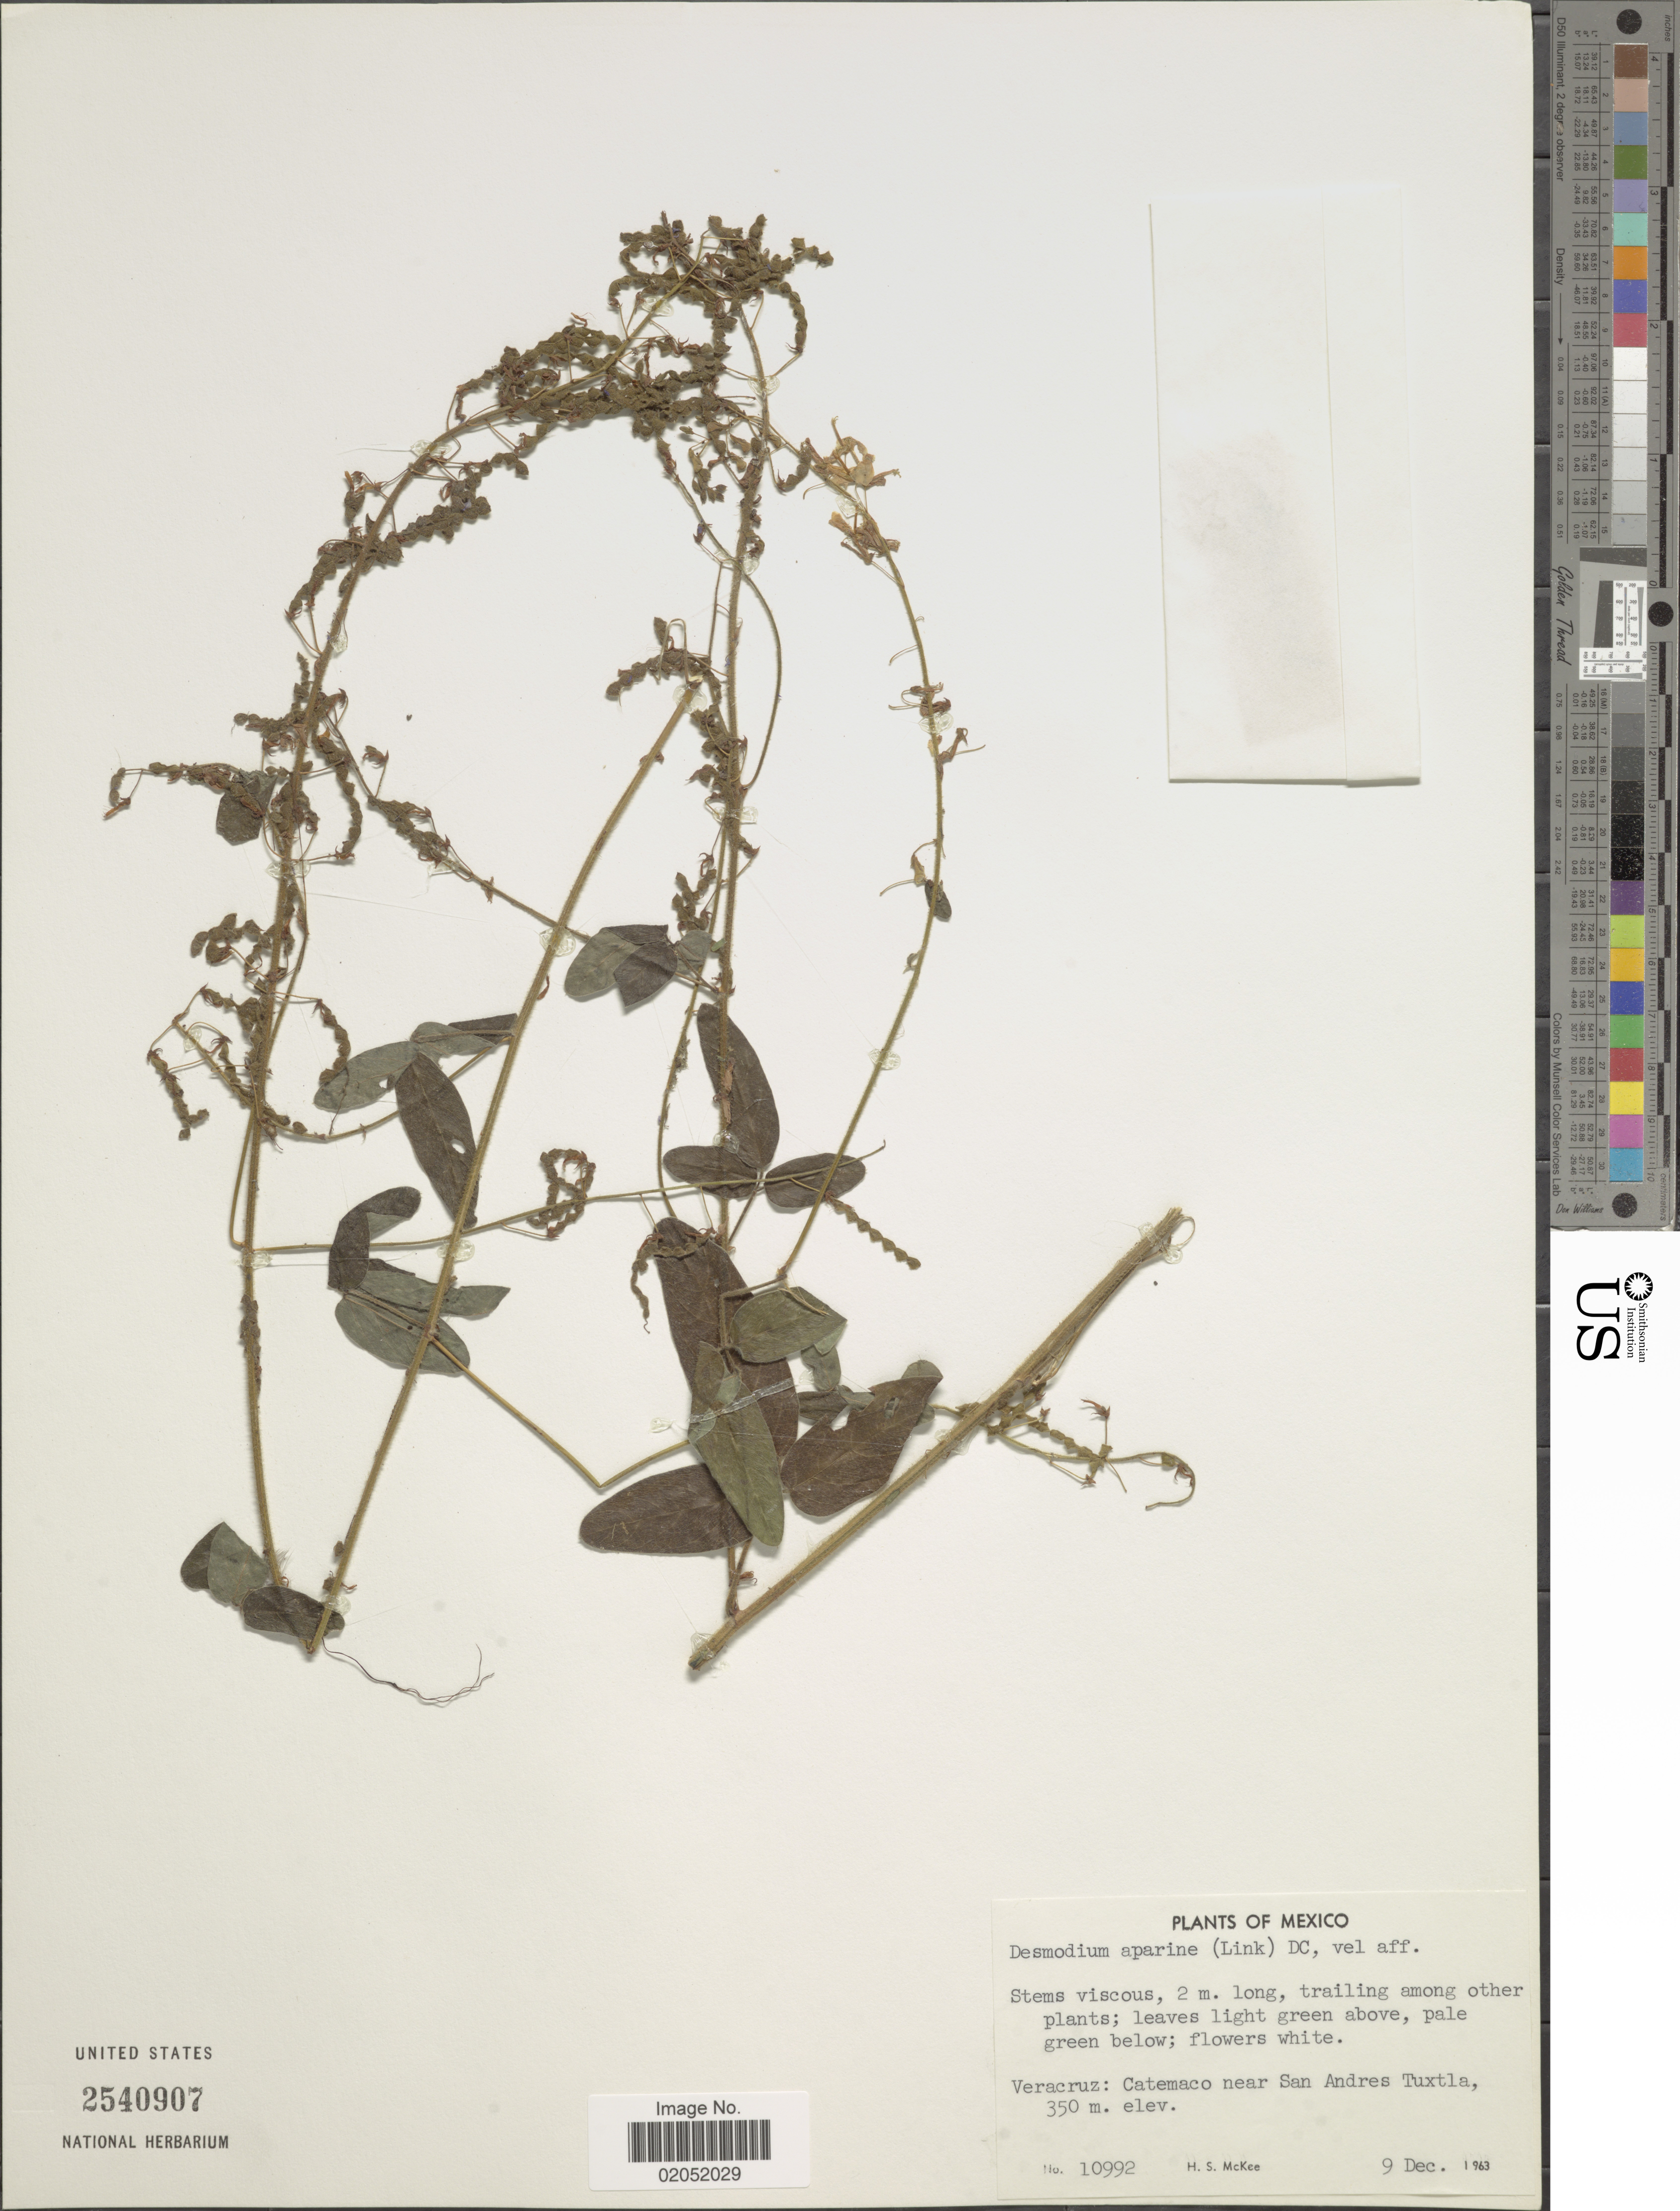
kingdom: Plantae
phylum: Tracheophyta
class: Magnoliopsida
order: Fabales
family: Fabaceae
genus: Desmodium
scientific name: Desmodium aparines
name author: (Link) DC.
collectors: H. S. McKee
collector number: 10992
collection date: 1963-12-09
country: Mexico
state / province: Veracruz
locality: Catemaco near San Andres Tuxtla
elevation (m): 350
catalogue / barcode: US 2540907